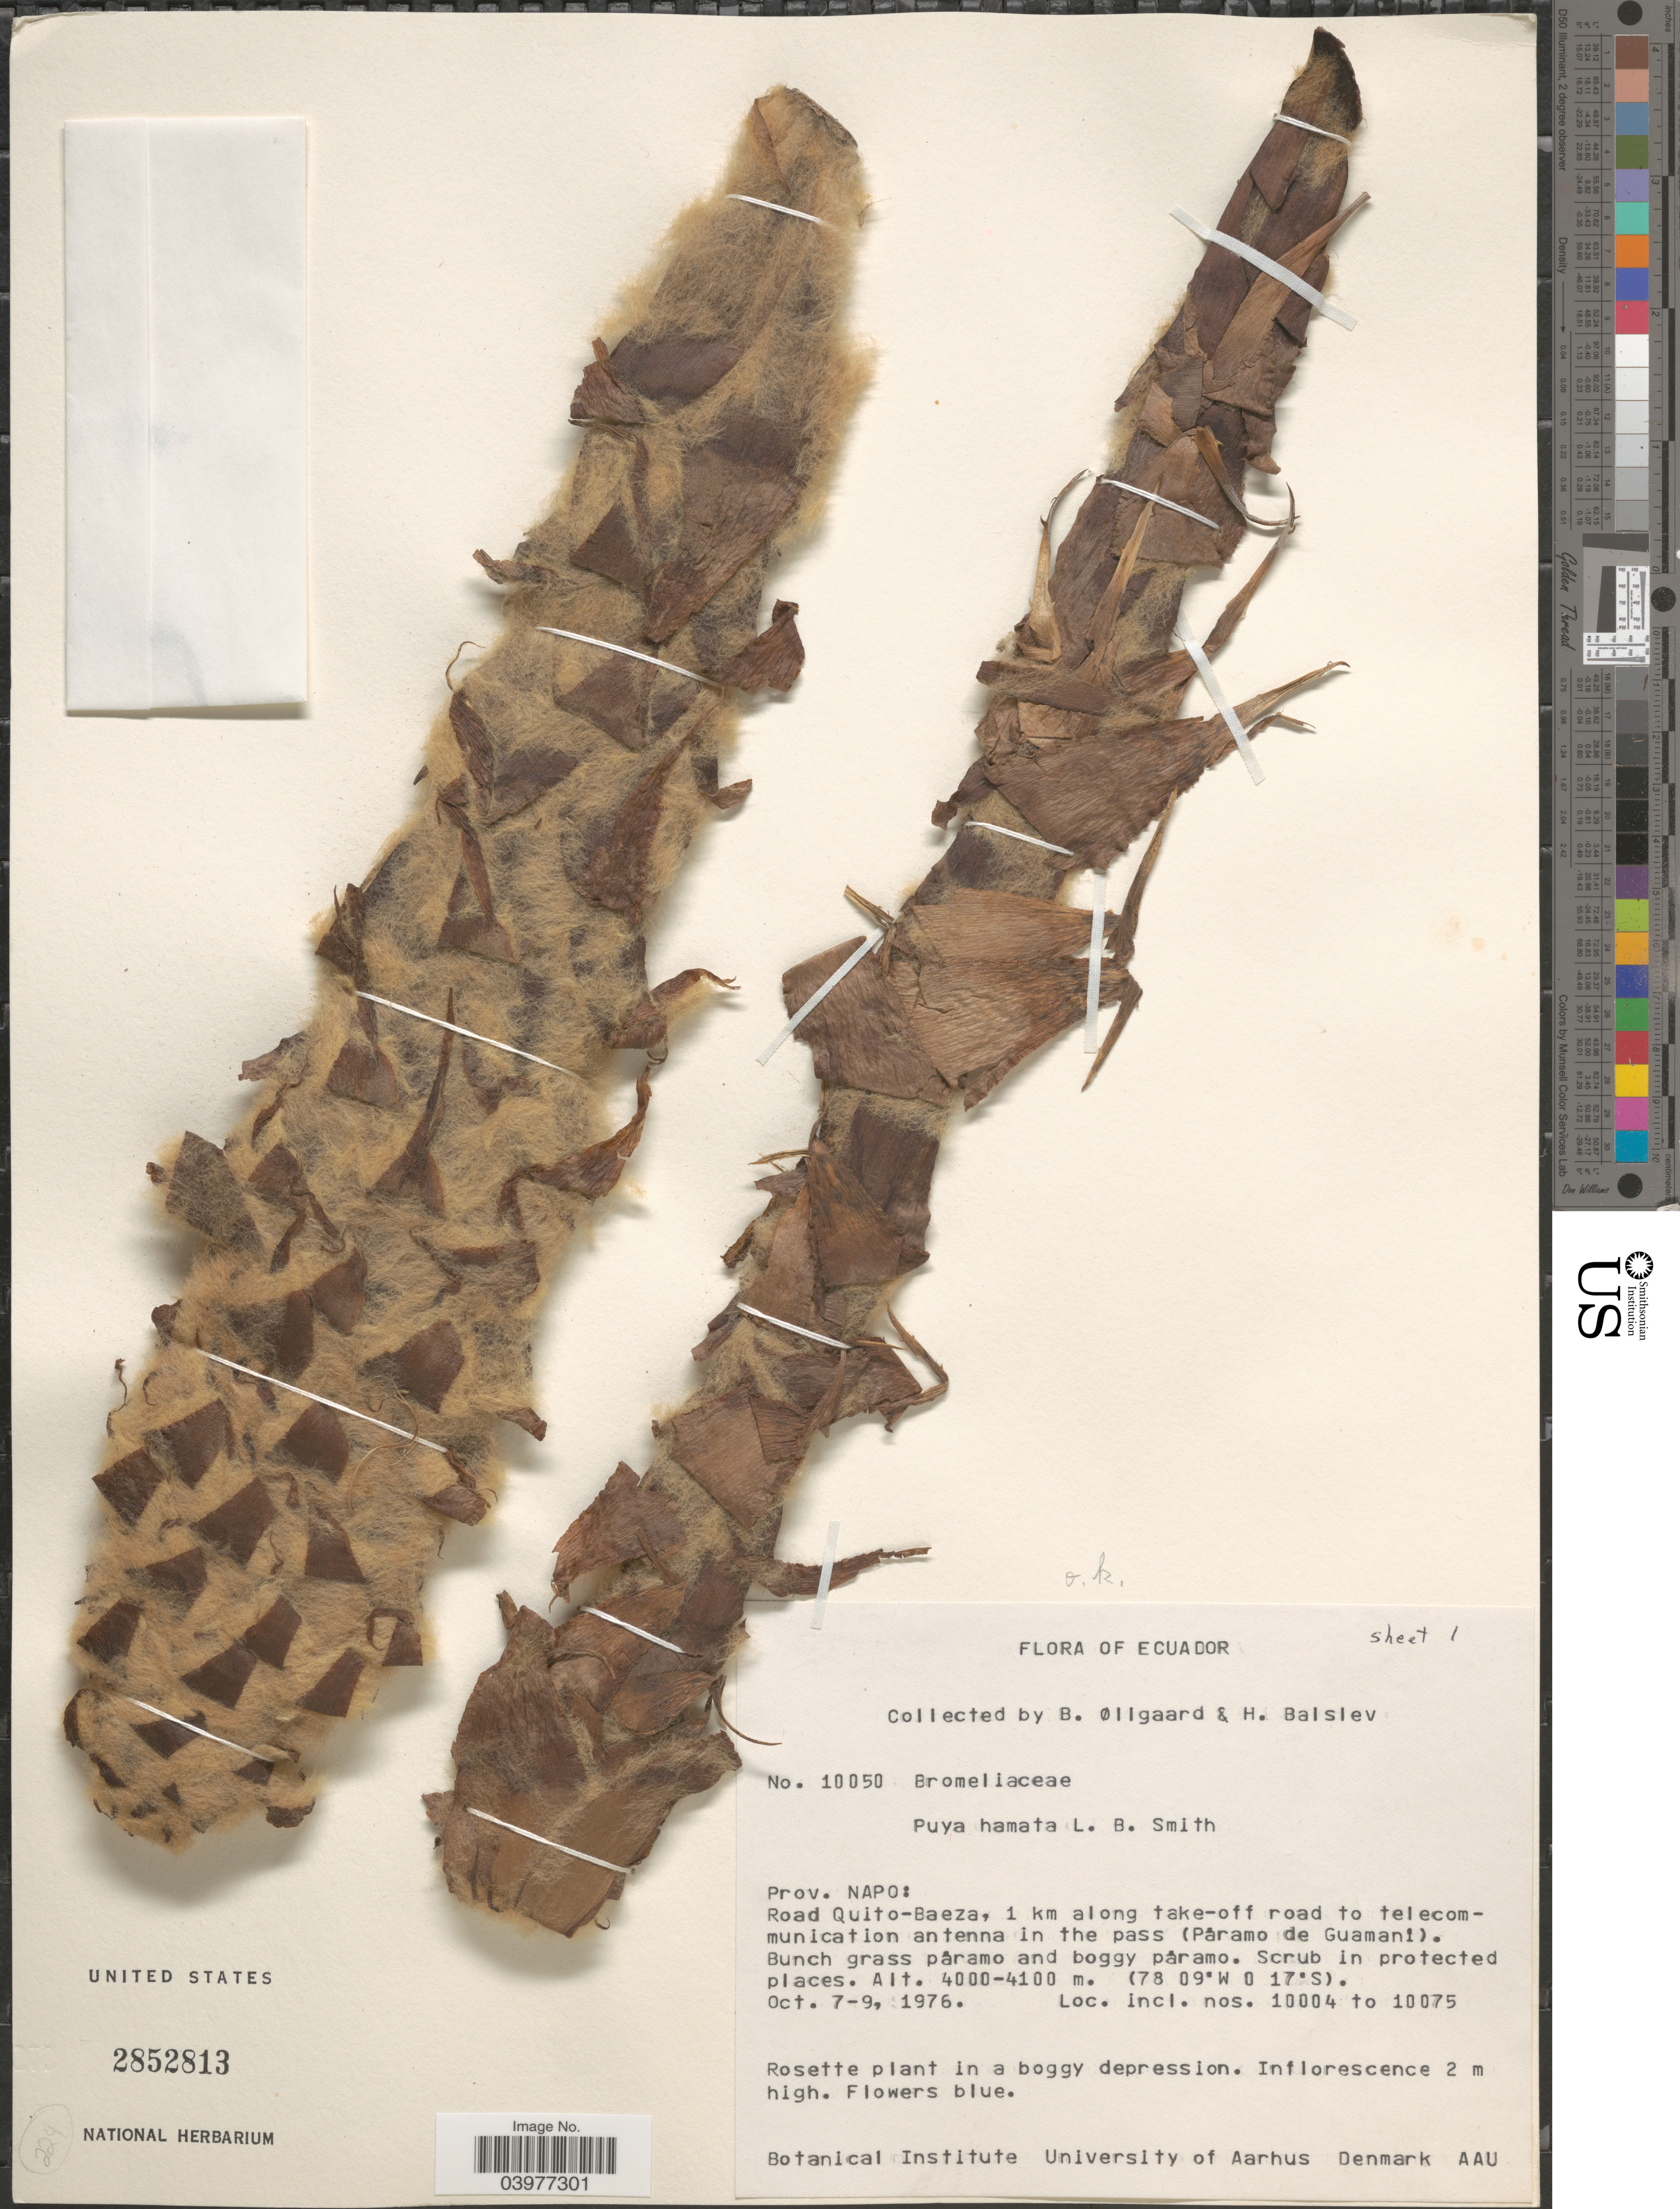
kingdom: Plantae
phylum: Tracheophyta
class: Liliopsida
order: Poales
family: Bromeliaceae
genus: Puya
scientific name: Puya hamata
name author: L.B. Sm.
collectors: B. Øllgaard & H. Balslev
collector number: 10050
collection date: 1976-10-07/1976-10-09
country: Ecuador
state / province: Napo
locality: Road Quito-Baeza, 1 km along take-off road to telecommunication antenna in the pass (Páramo de Guamani).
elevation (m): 4000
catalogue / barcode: US 2852813